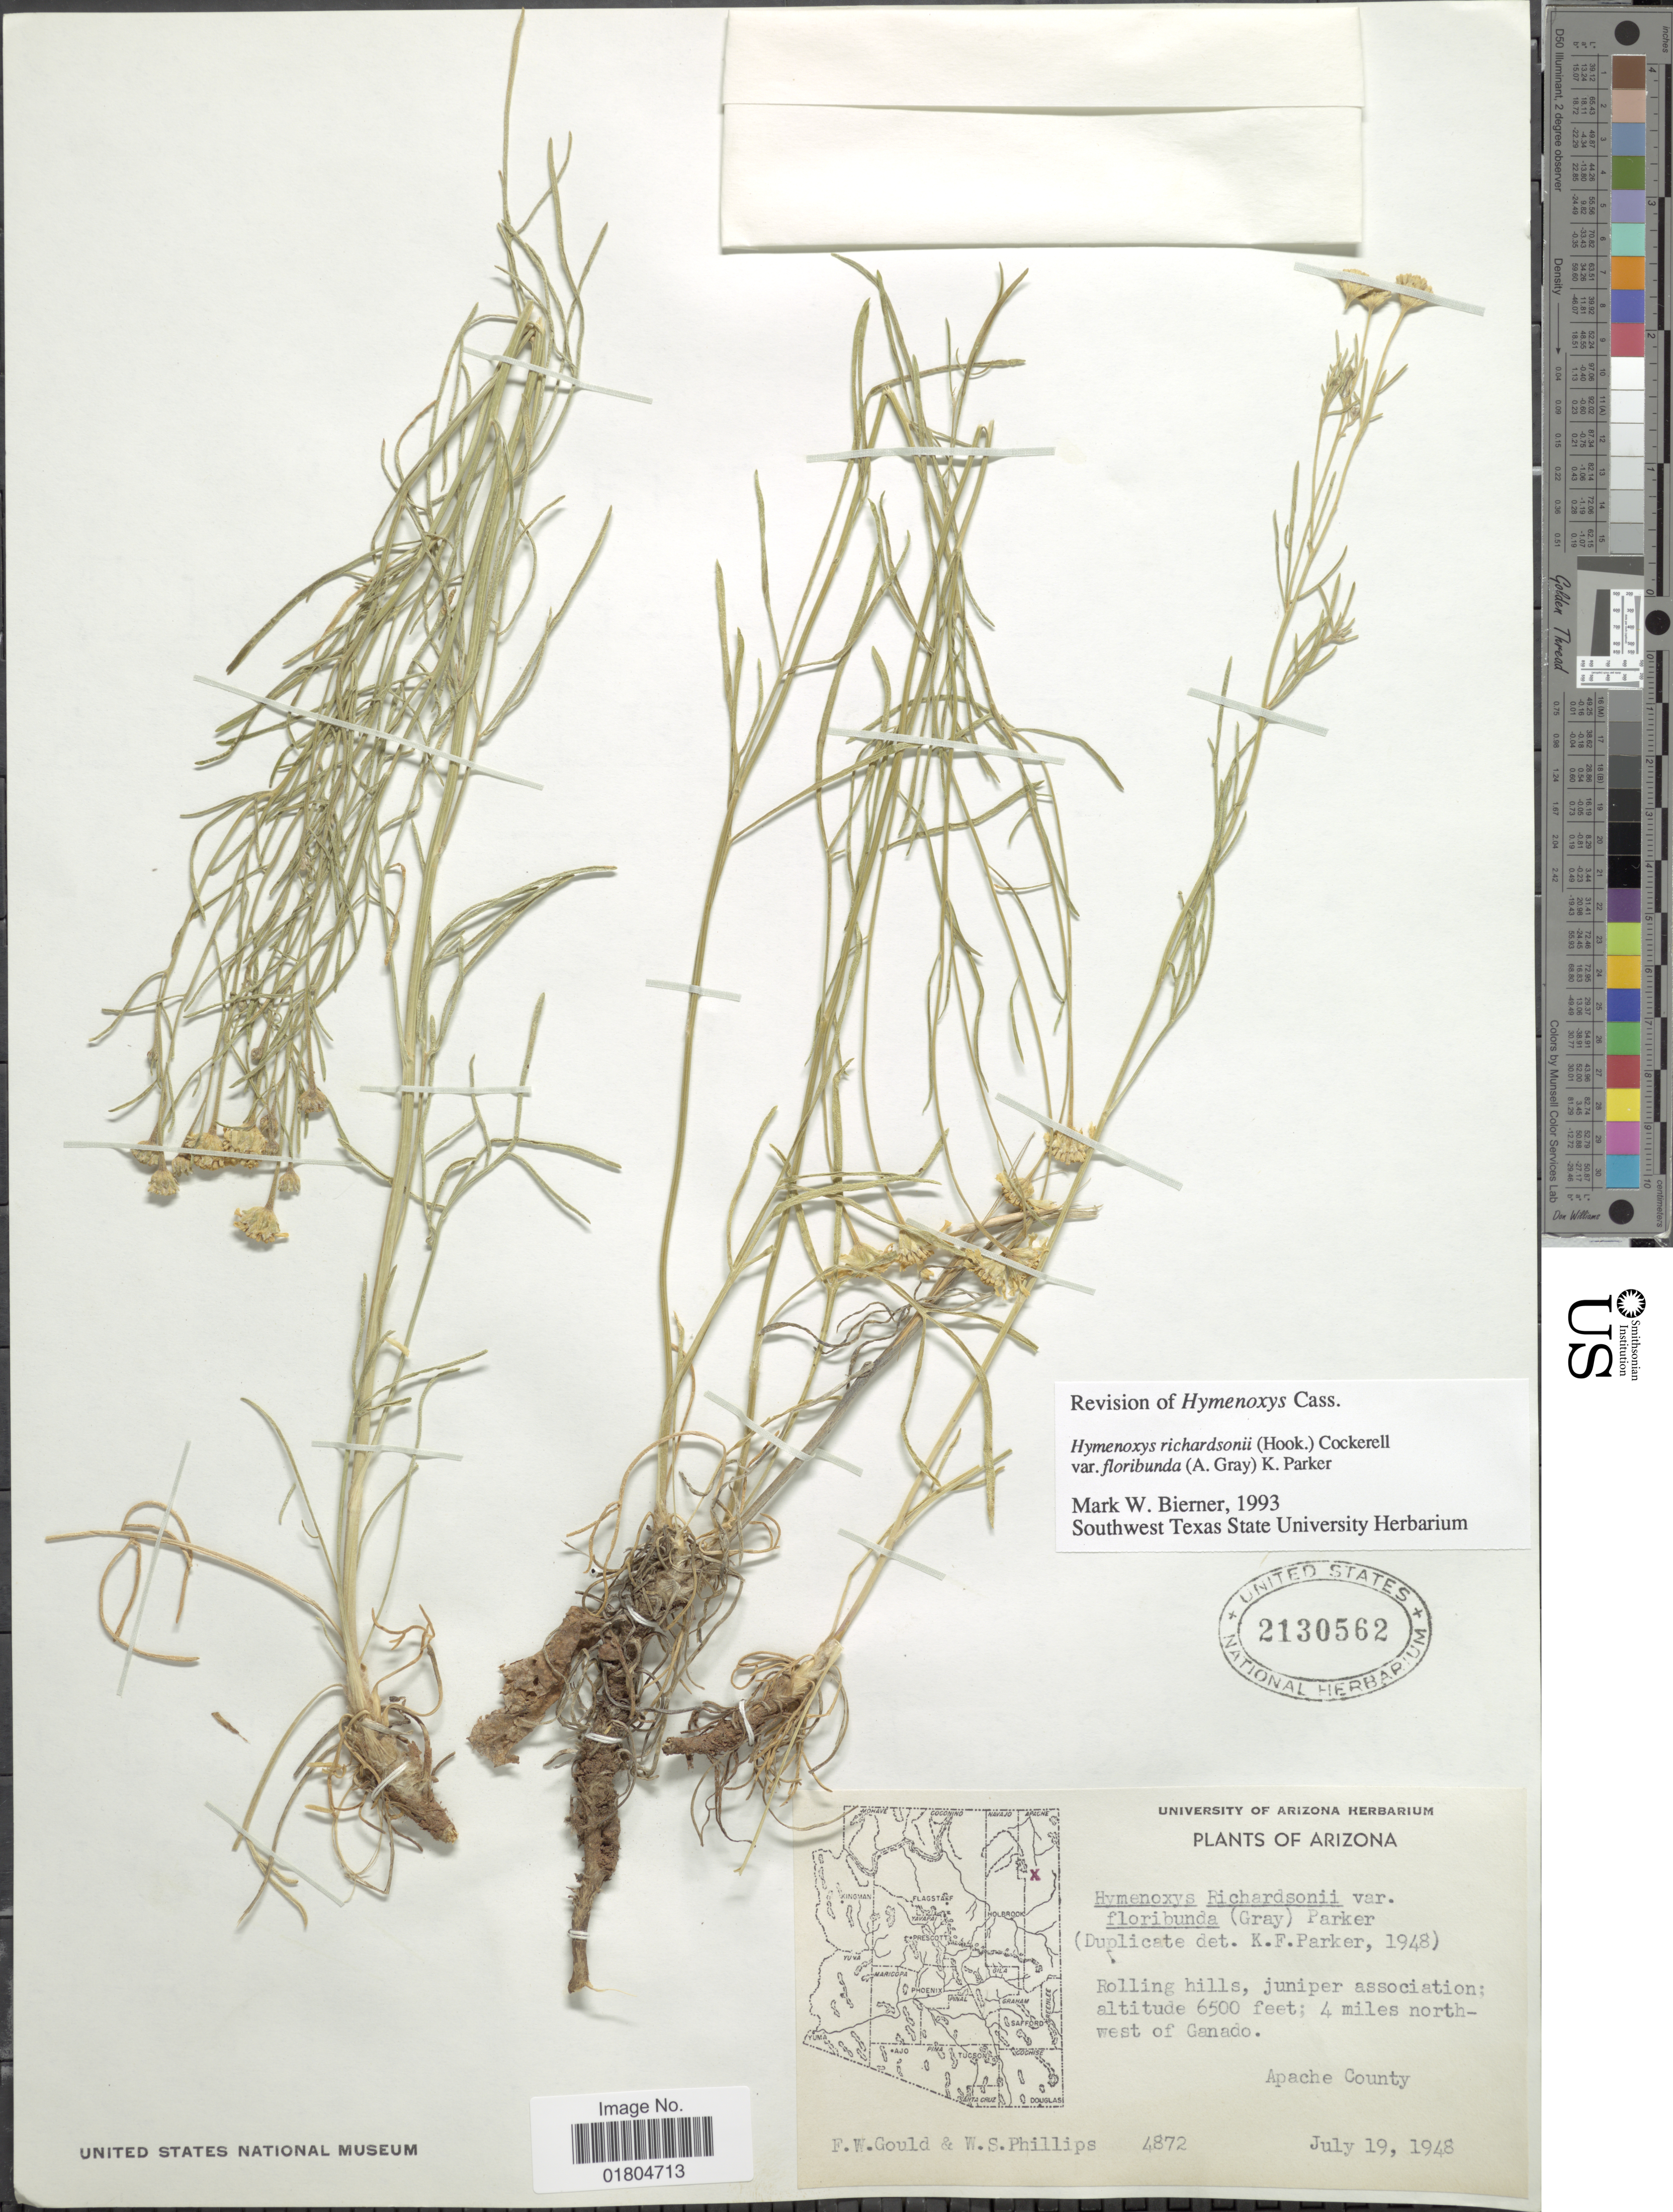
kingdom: Plantae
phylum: Tracheophyta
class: Magnoliopsida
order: Asterales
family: Asteraceae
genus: Hymenoxys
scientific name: Hymenoxys richardsonii var. floribunda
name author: (A. Gray) K.F. Parker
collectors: F. W. Gould & W. S. Phillips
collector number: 4872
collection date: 1948-07-19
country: United States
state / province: Arizona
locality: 4 miles northwest of Ganado. Apache County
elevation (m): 1981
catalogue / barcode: US 2130562